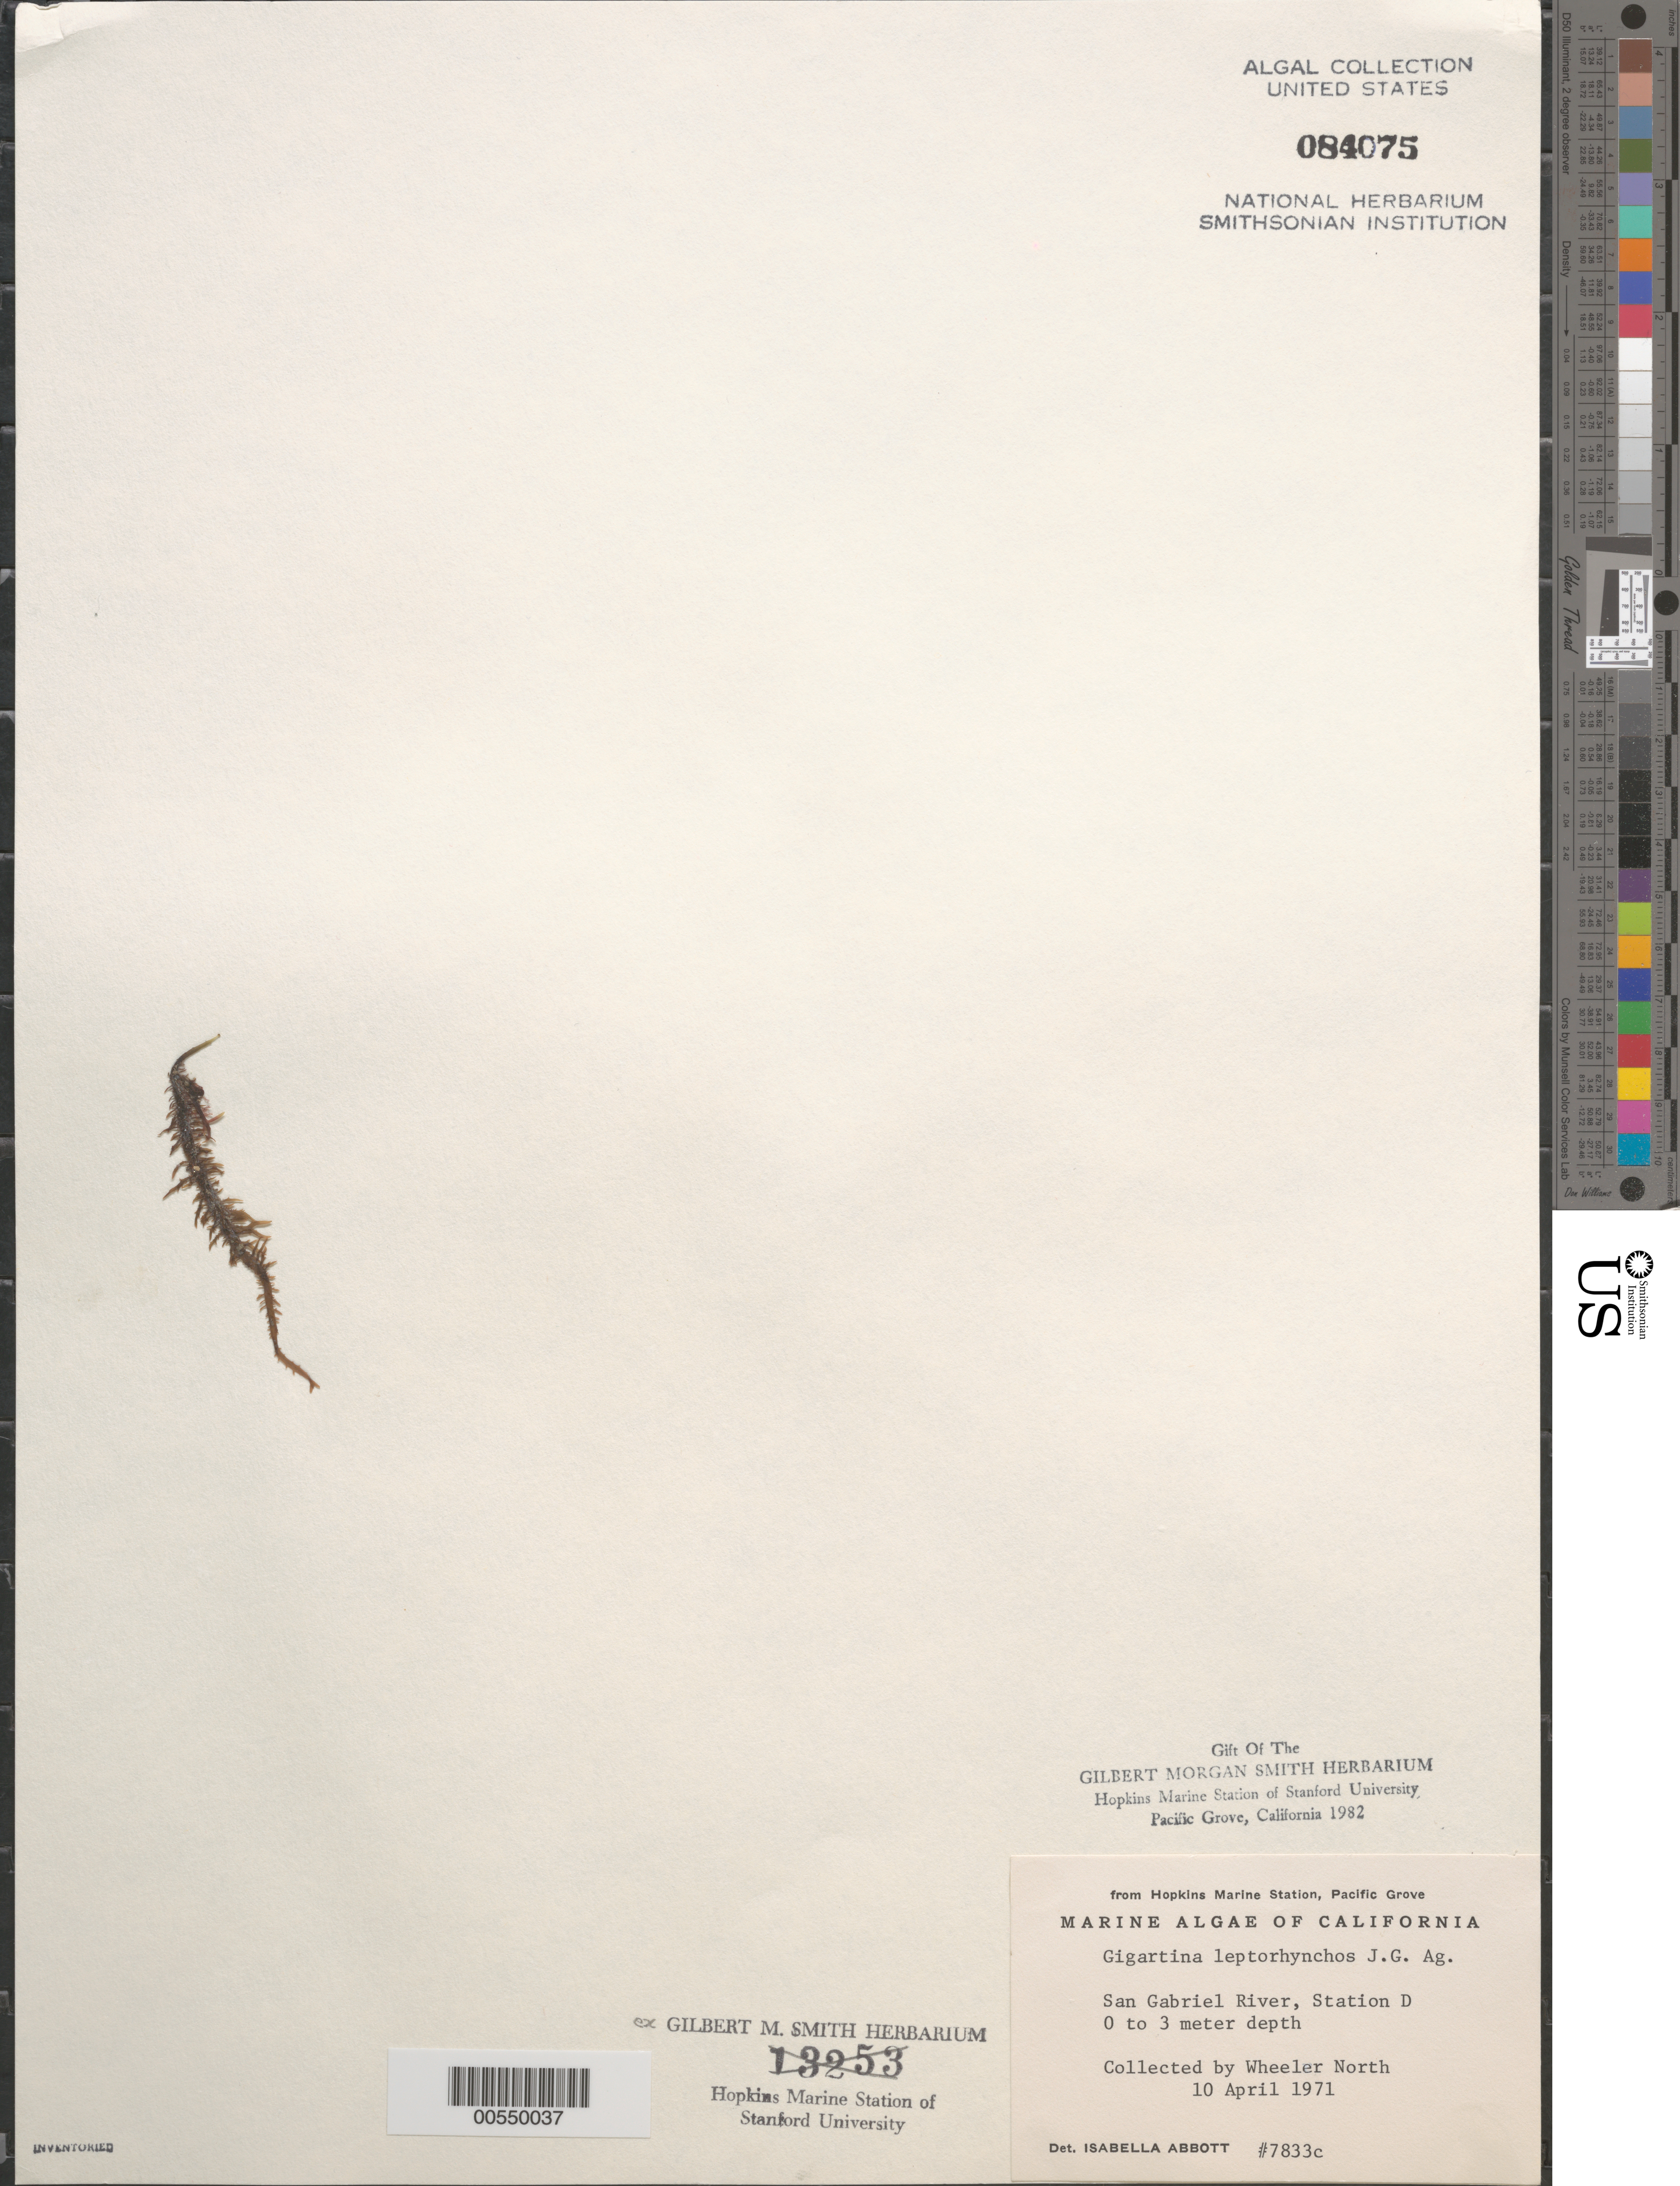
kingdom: Plantae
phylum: Rhodophyta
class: Florideophyceae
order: Gigartinales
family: Gigartinaceae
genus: Mazzaella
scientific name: Mazzaella leptorhynchos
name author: (J. Agardh) Leister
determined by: Algae name updating Project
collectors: W. North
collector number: IAA 7833c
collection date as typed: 10 Apr 1971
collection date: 1971-04-10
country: United States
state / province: California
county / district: Los Angeles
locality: San Gabriel River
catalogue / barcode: US 84075